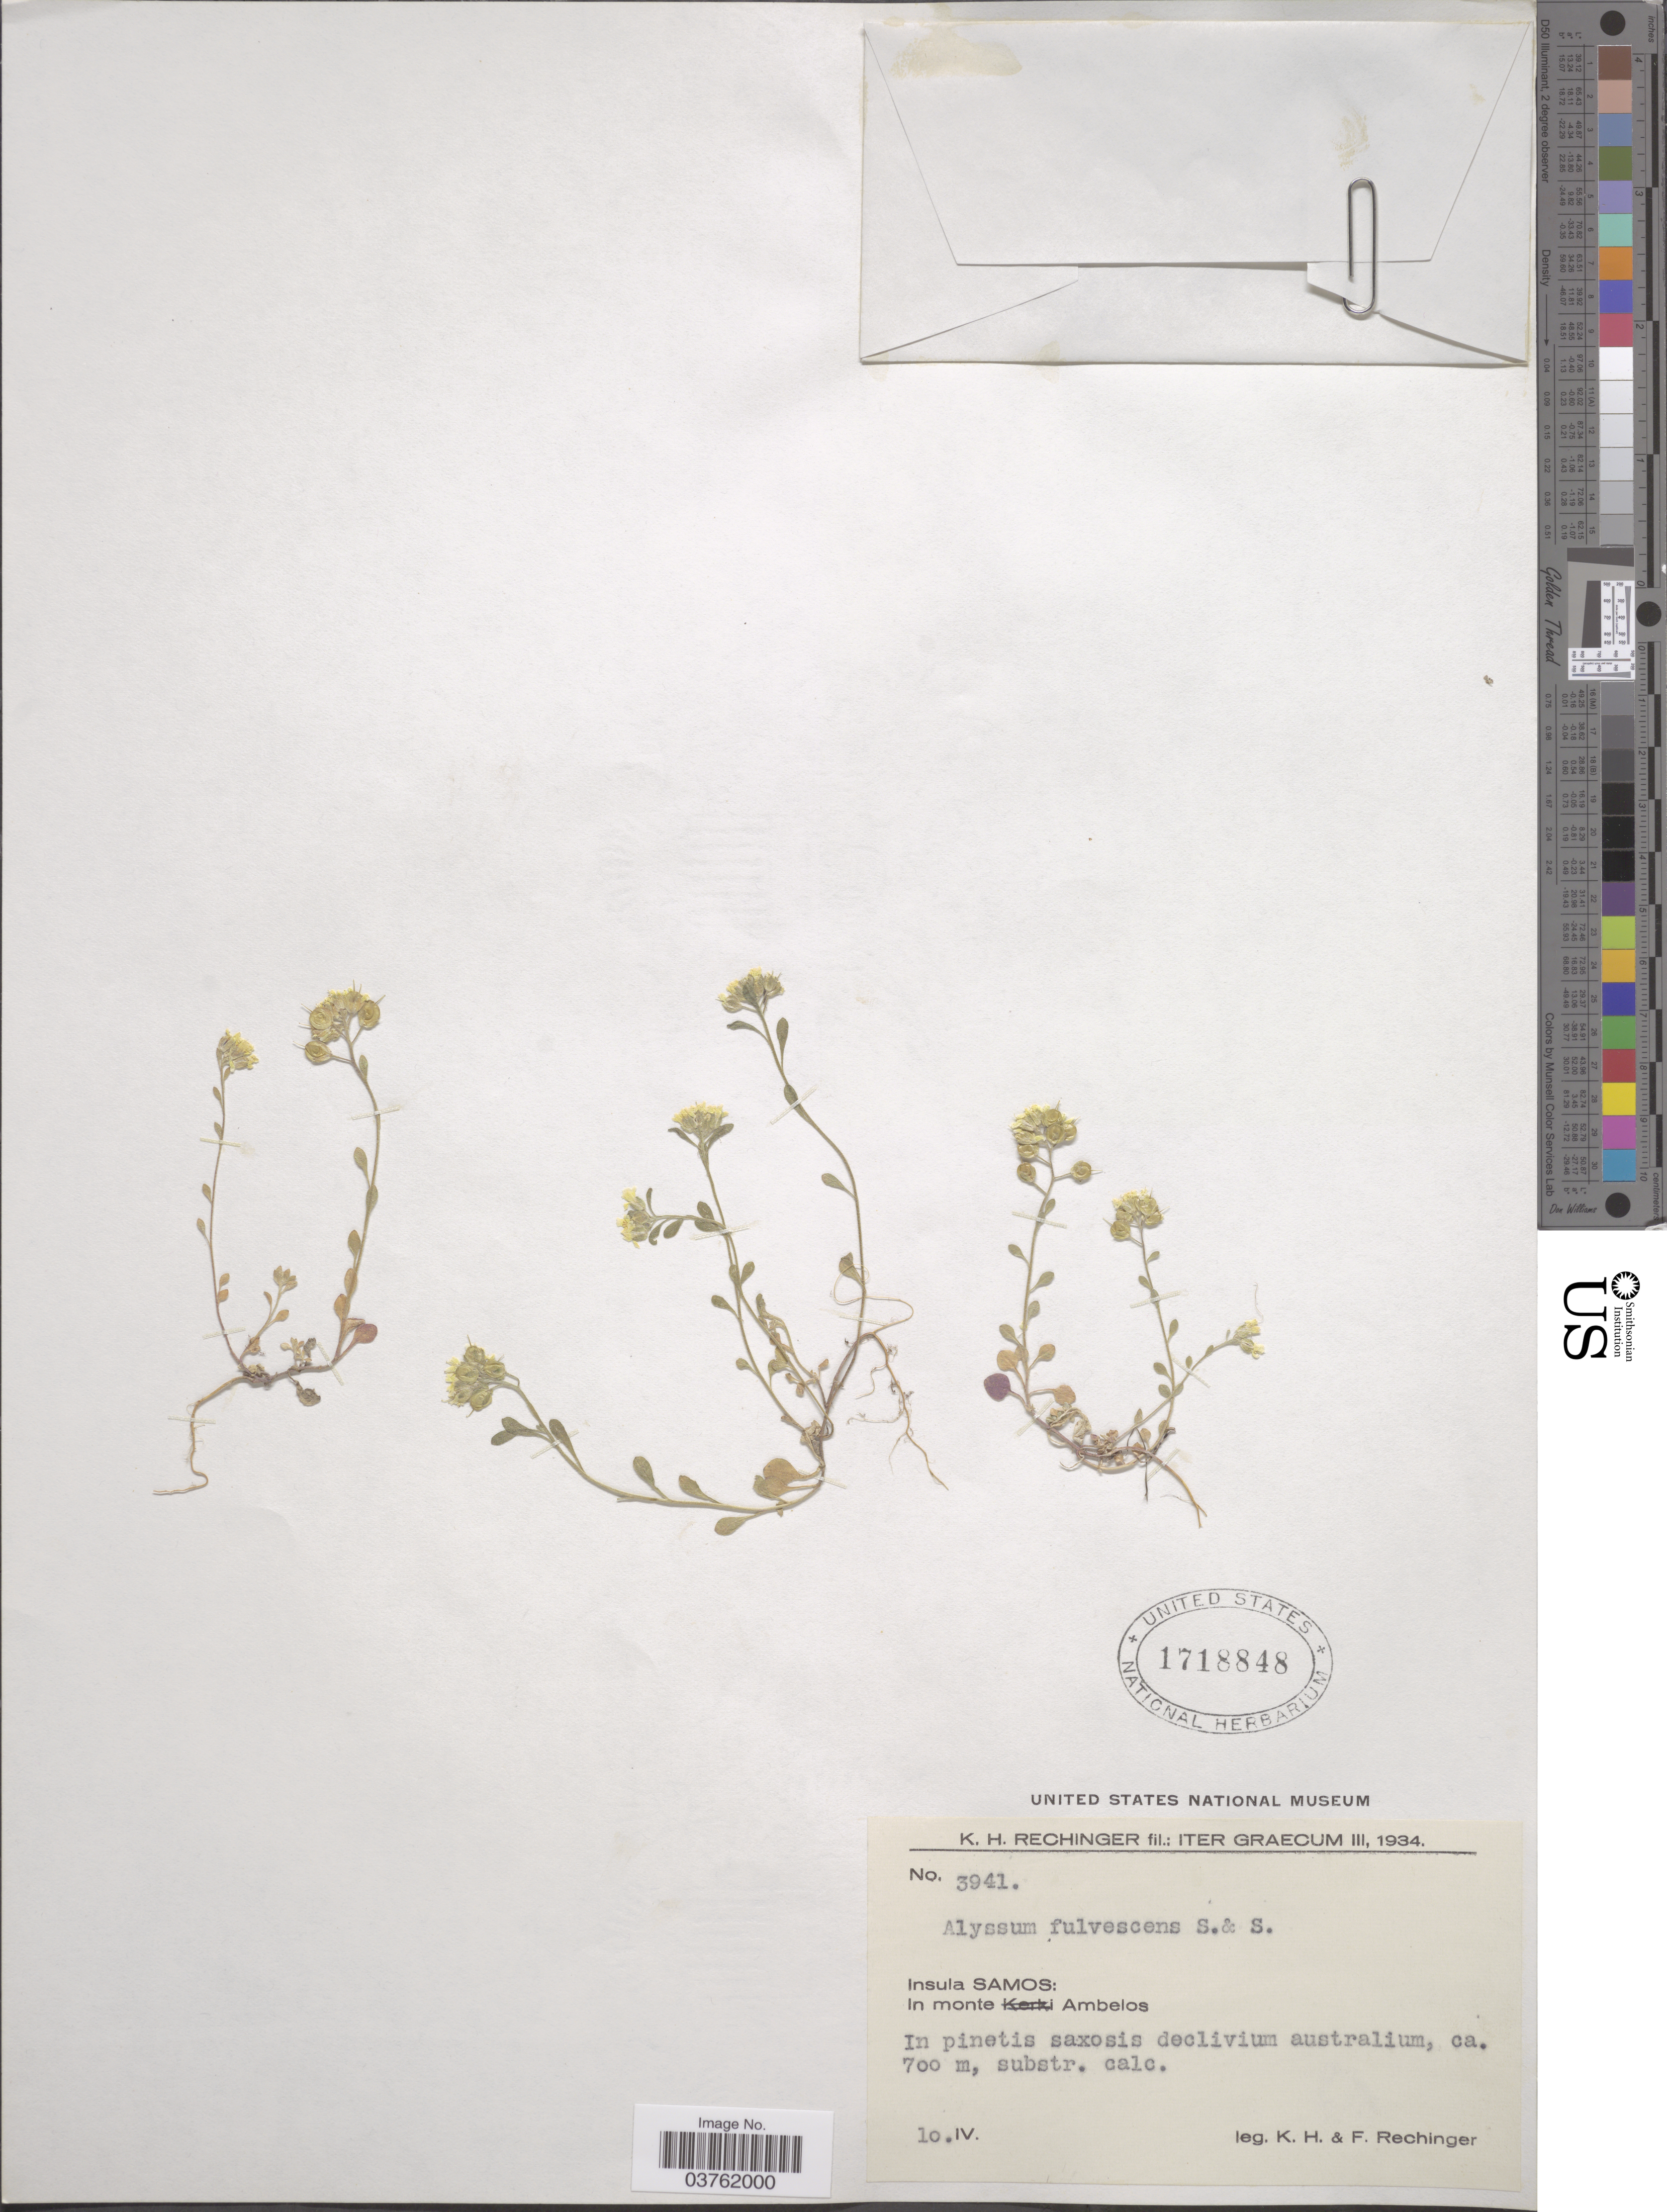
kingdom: Plantae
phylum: Tracheophyta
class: Magnoliopsida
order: Brassicales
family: Brassicaceae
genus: Alyssum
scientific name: Alyssum fulvescens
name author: Sm.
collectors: K. H. Rechinger & F. Rechinger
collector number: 3941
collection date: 1934-04-10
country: Greece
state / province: North Aegean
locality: Insula Samos: In monte Ambelos.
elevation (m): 700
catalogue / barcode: US 1718848